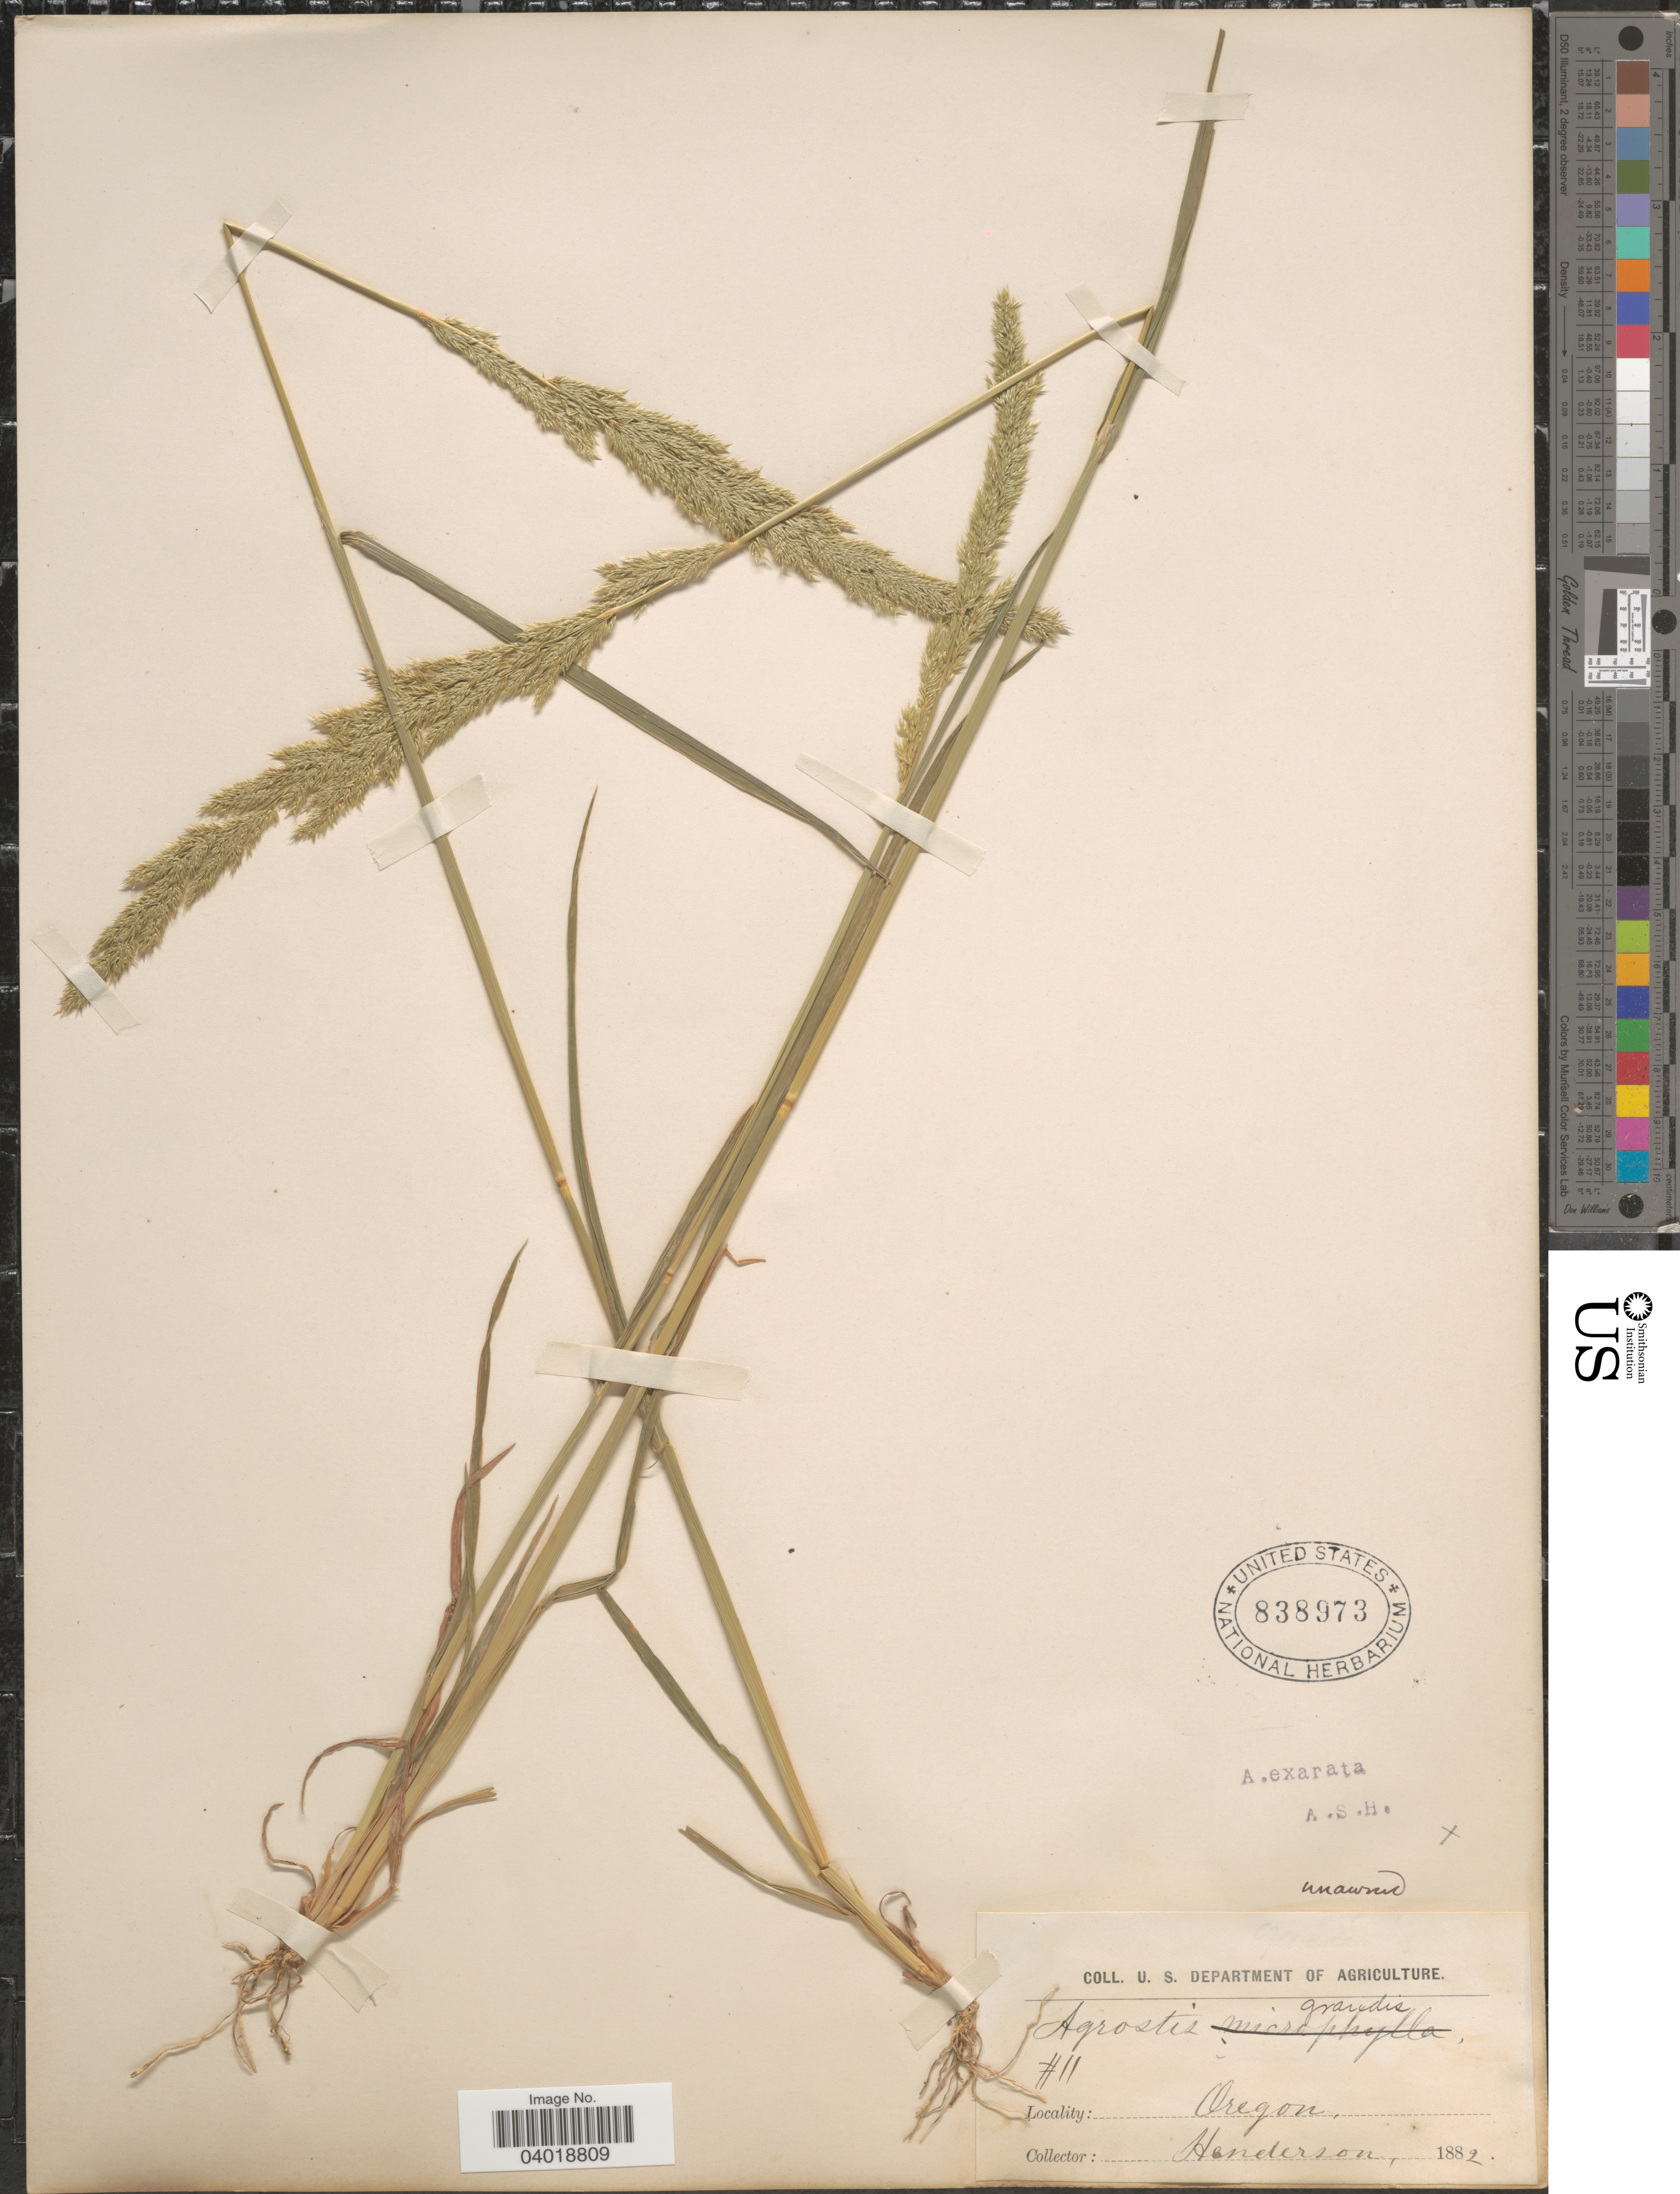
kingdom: Plantae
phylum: Tracheophyta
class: Liliopsida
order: Poales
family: Poaceae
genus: Agrostis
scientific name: Agrostis exarata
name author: Trin.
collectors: -. Henderson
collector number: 11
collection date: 1882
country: United States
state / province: Oregon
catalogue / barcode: US 838973